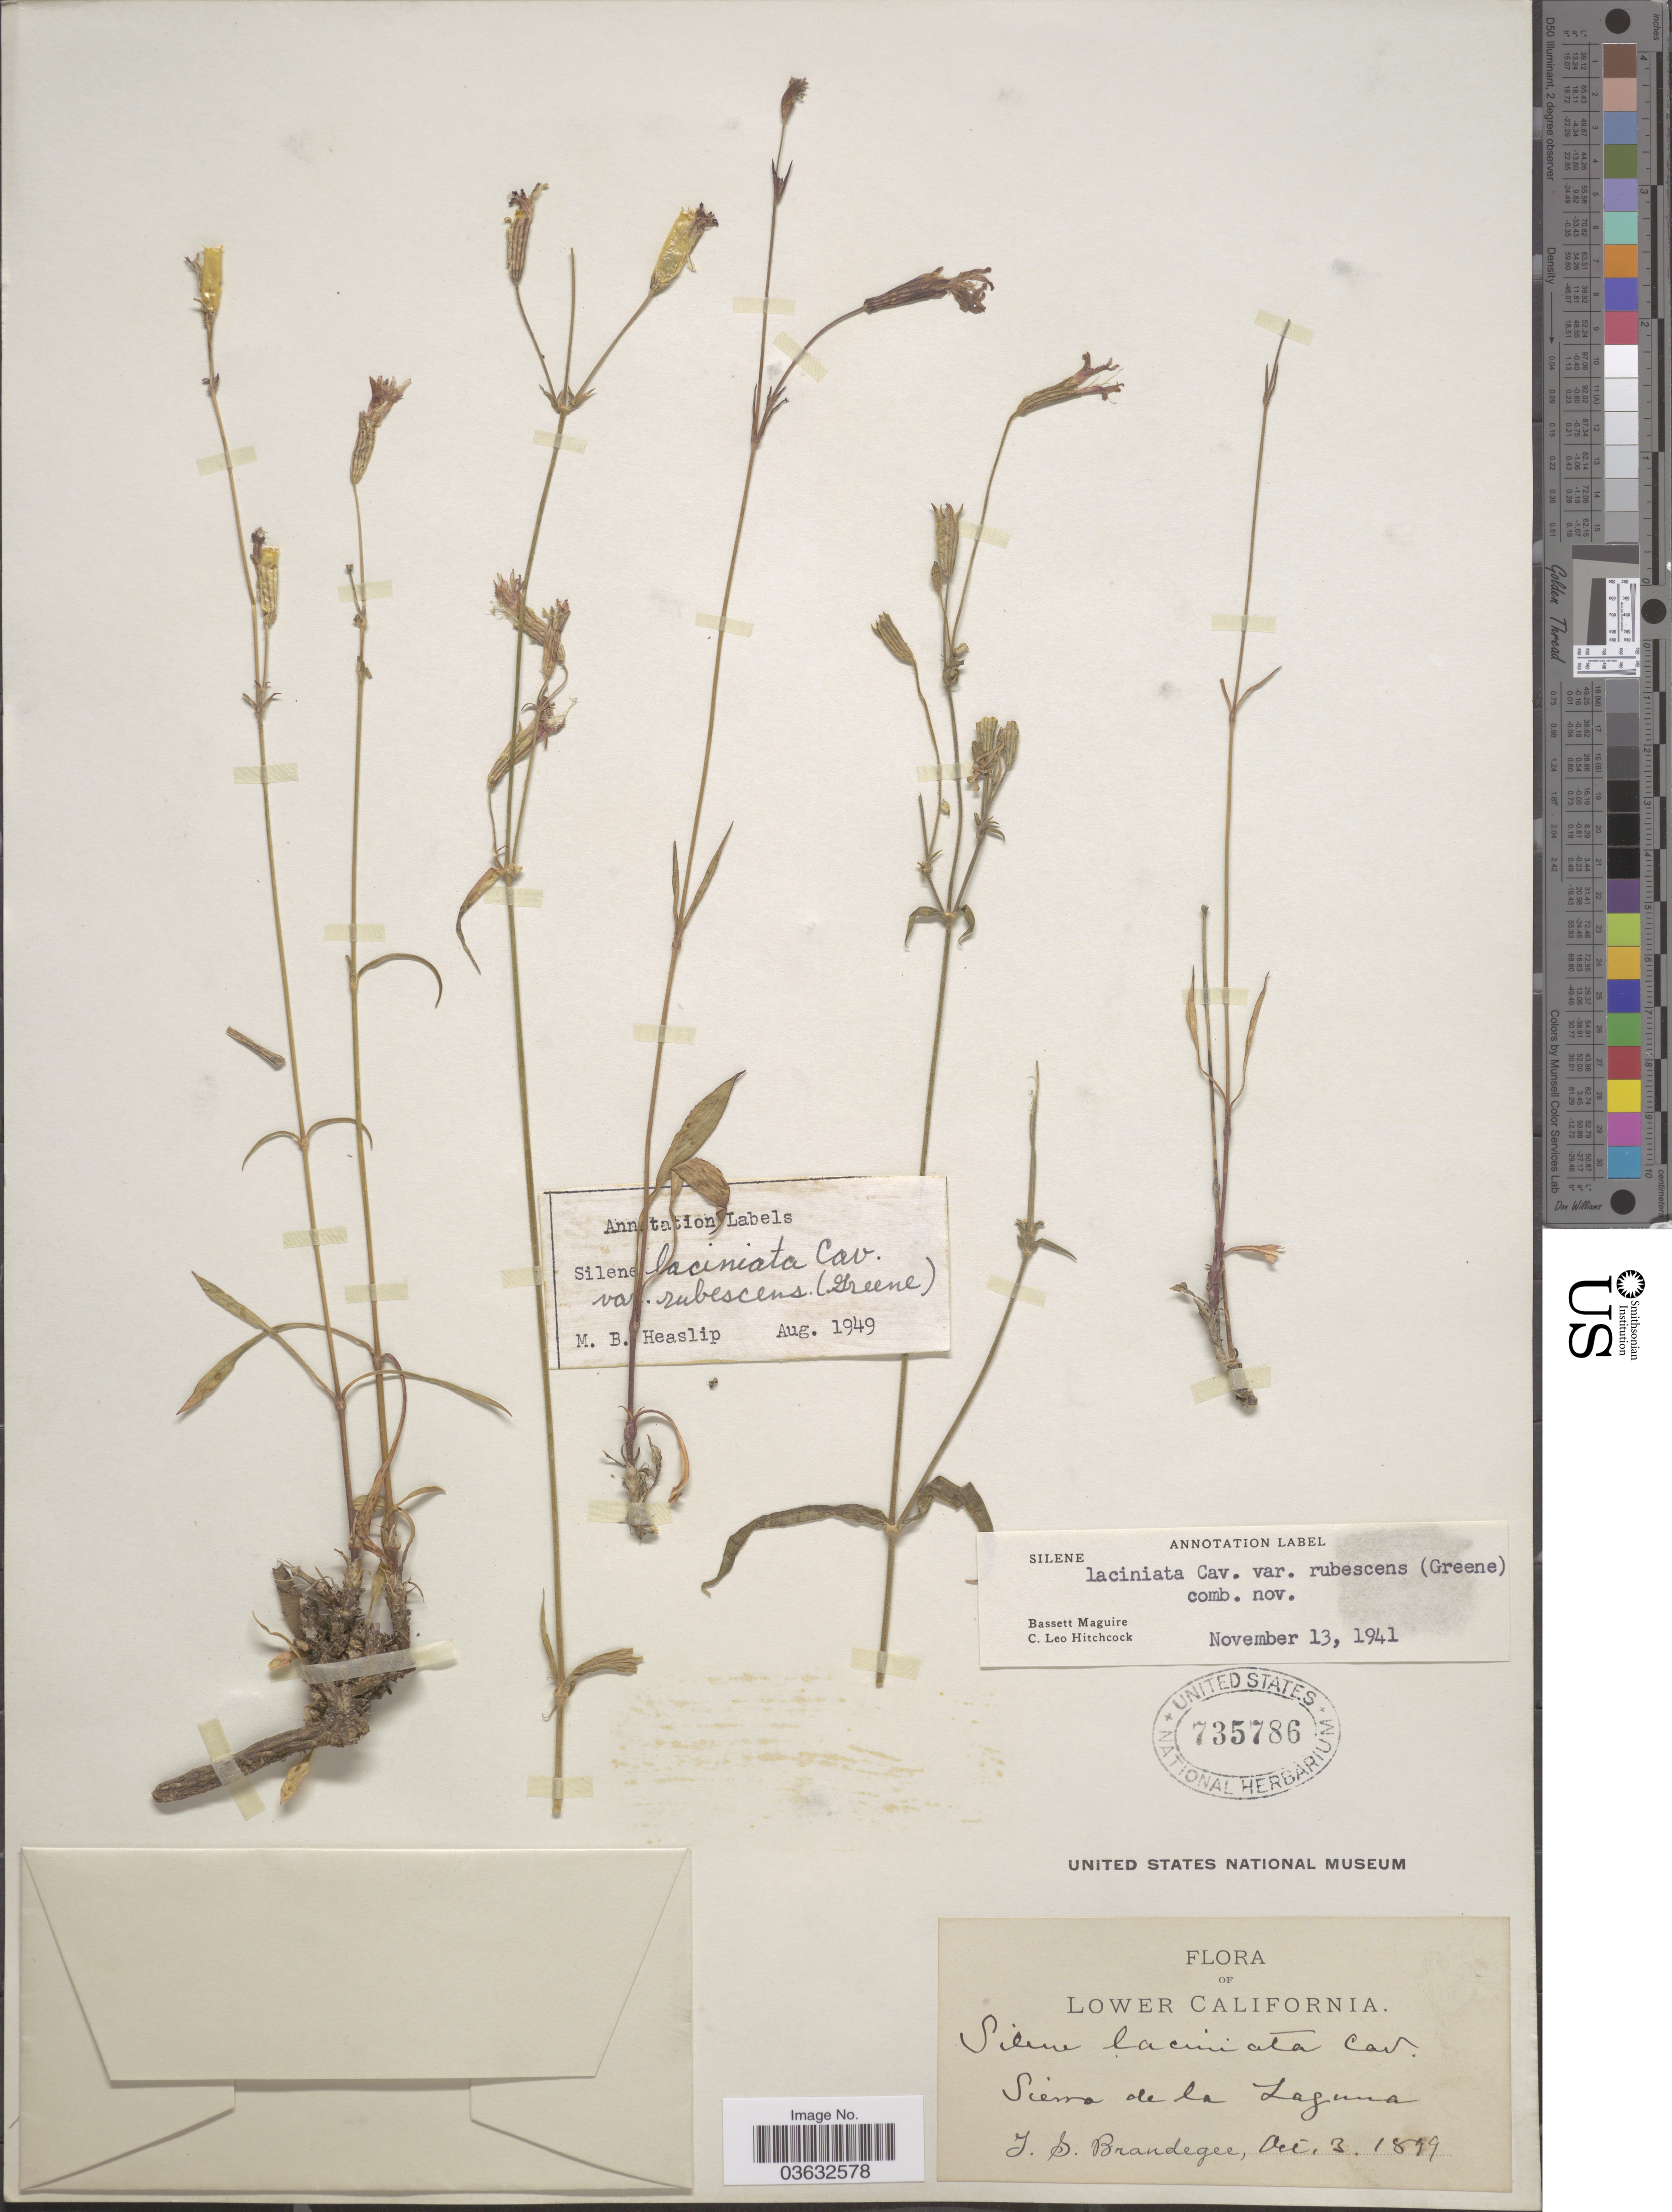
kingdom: Plantae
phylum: Tracheophyta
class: Magnoliopsida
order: Caryophyllales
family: Caryophyllaceae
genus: Silene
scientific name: Silene laciniata var. rubescens C.L. Hitchc. & Maguire var. nov. ined.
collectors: T. S. Brandegee (herbarium)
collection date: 1899-10-03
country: Mexico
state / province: Baja California Sur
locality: Lower California. Sierra de la Laguna.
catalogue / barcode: US 735786